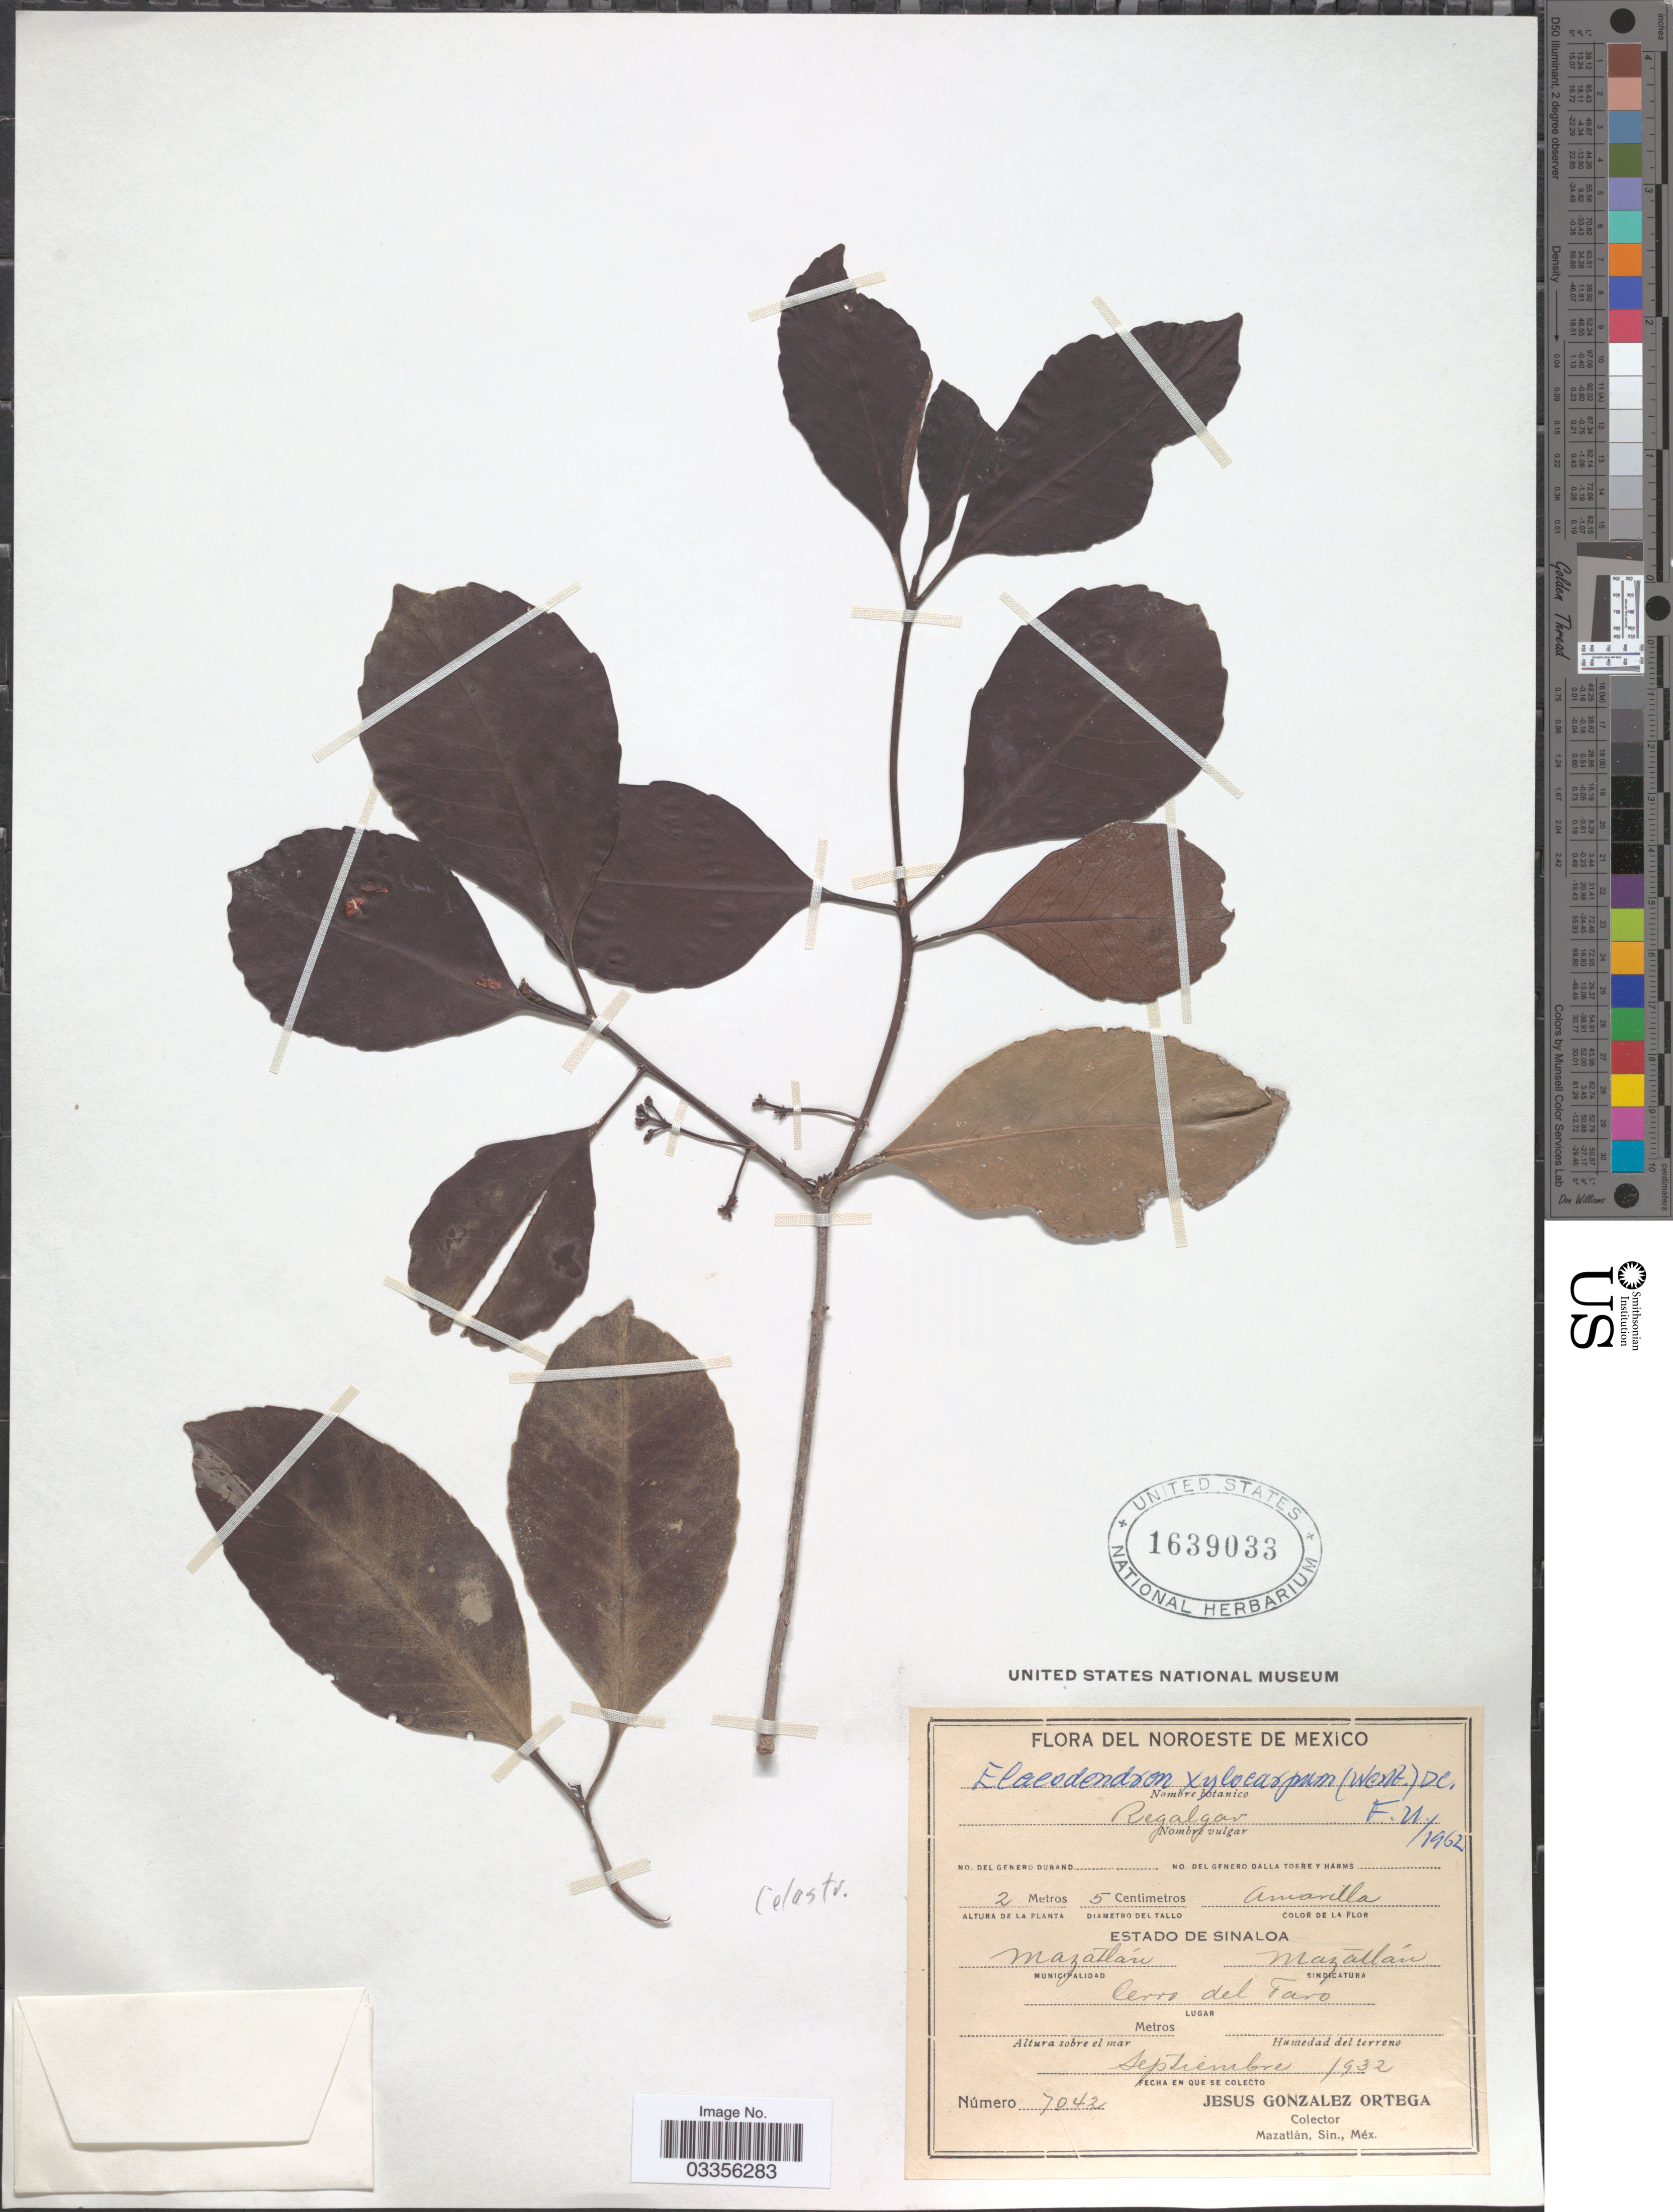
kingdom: Plantae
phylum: Tracheophyta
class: Magnoliopsida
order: Celastrales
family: Celastraceae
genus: Elaeodendron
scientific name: Elaeodendron xylocarpum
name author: (Vent.) DC.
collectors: J. Ortega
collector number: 7042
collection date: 1932-09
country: Mexico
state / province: Sinaloa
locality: Del Noroeste de Mexico. Municipalidad Mazatlán. Sindicatura Mazatlán. Cerro del Faro.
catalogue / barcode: US 1639033